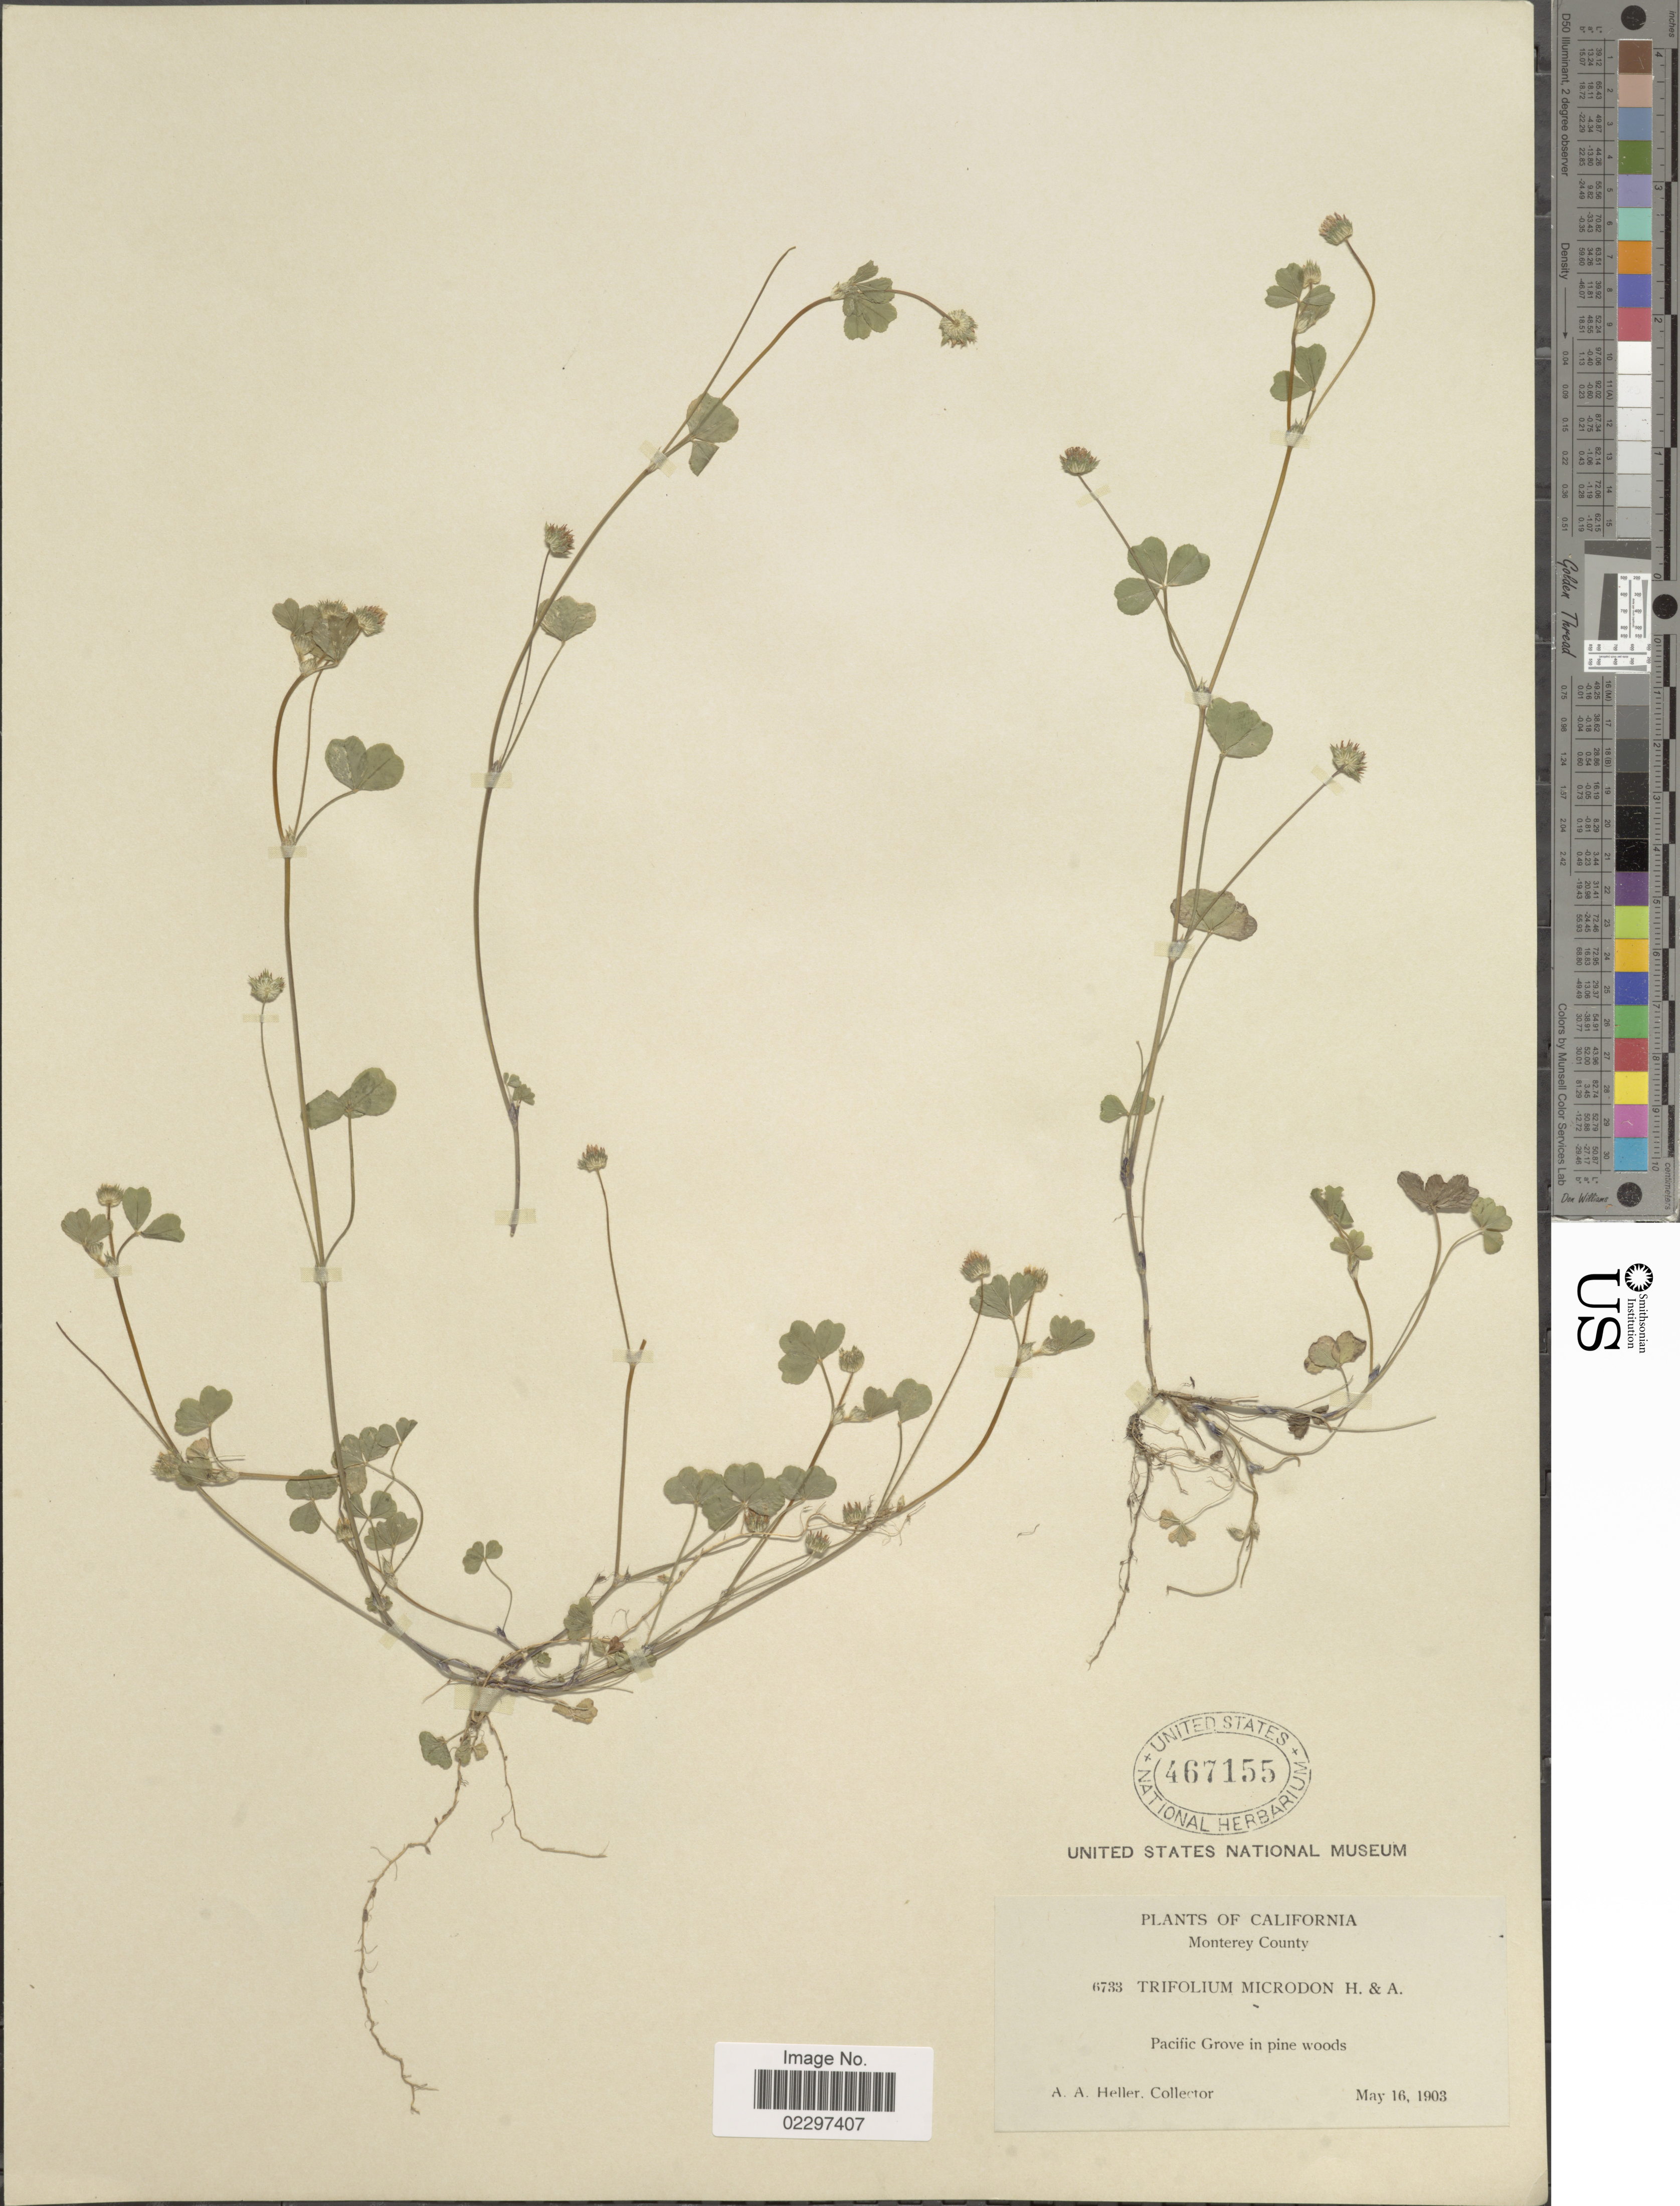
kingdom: Plantae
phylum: Tracheophyta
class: Magnoliopsida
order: Fabales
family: Fabaceae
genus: Trifolium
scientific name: Trifolium microdon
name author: Hook. & Arn.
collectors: A. A. Heller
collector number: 6733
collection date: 1903-05-16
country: United States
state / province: California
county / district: Monterey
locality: Monterey County. Pacific Grove in pine woods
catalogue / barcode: US 467155